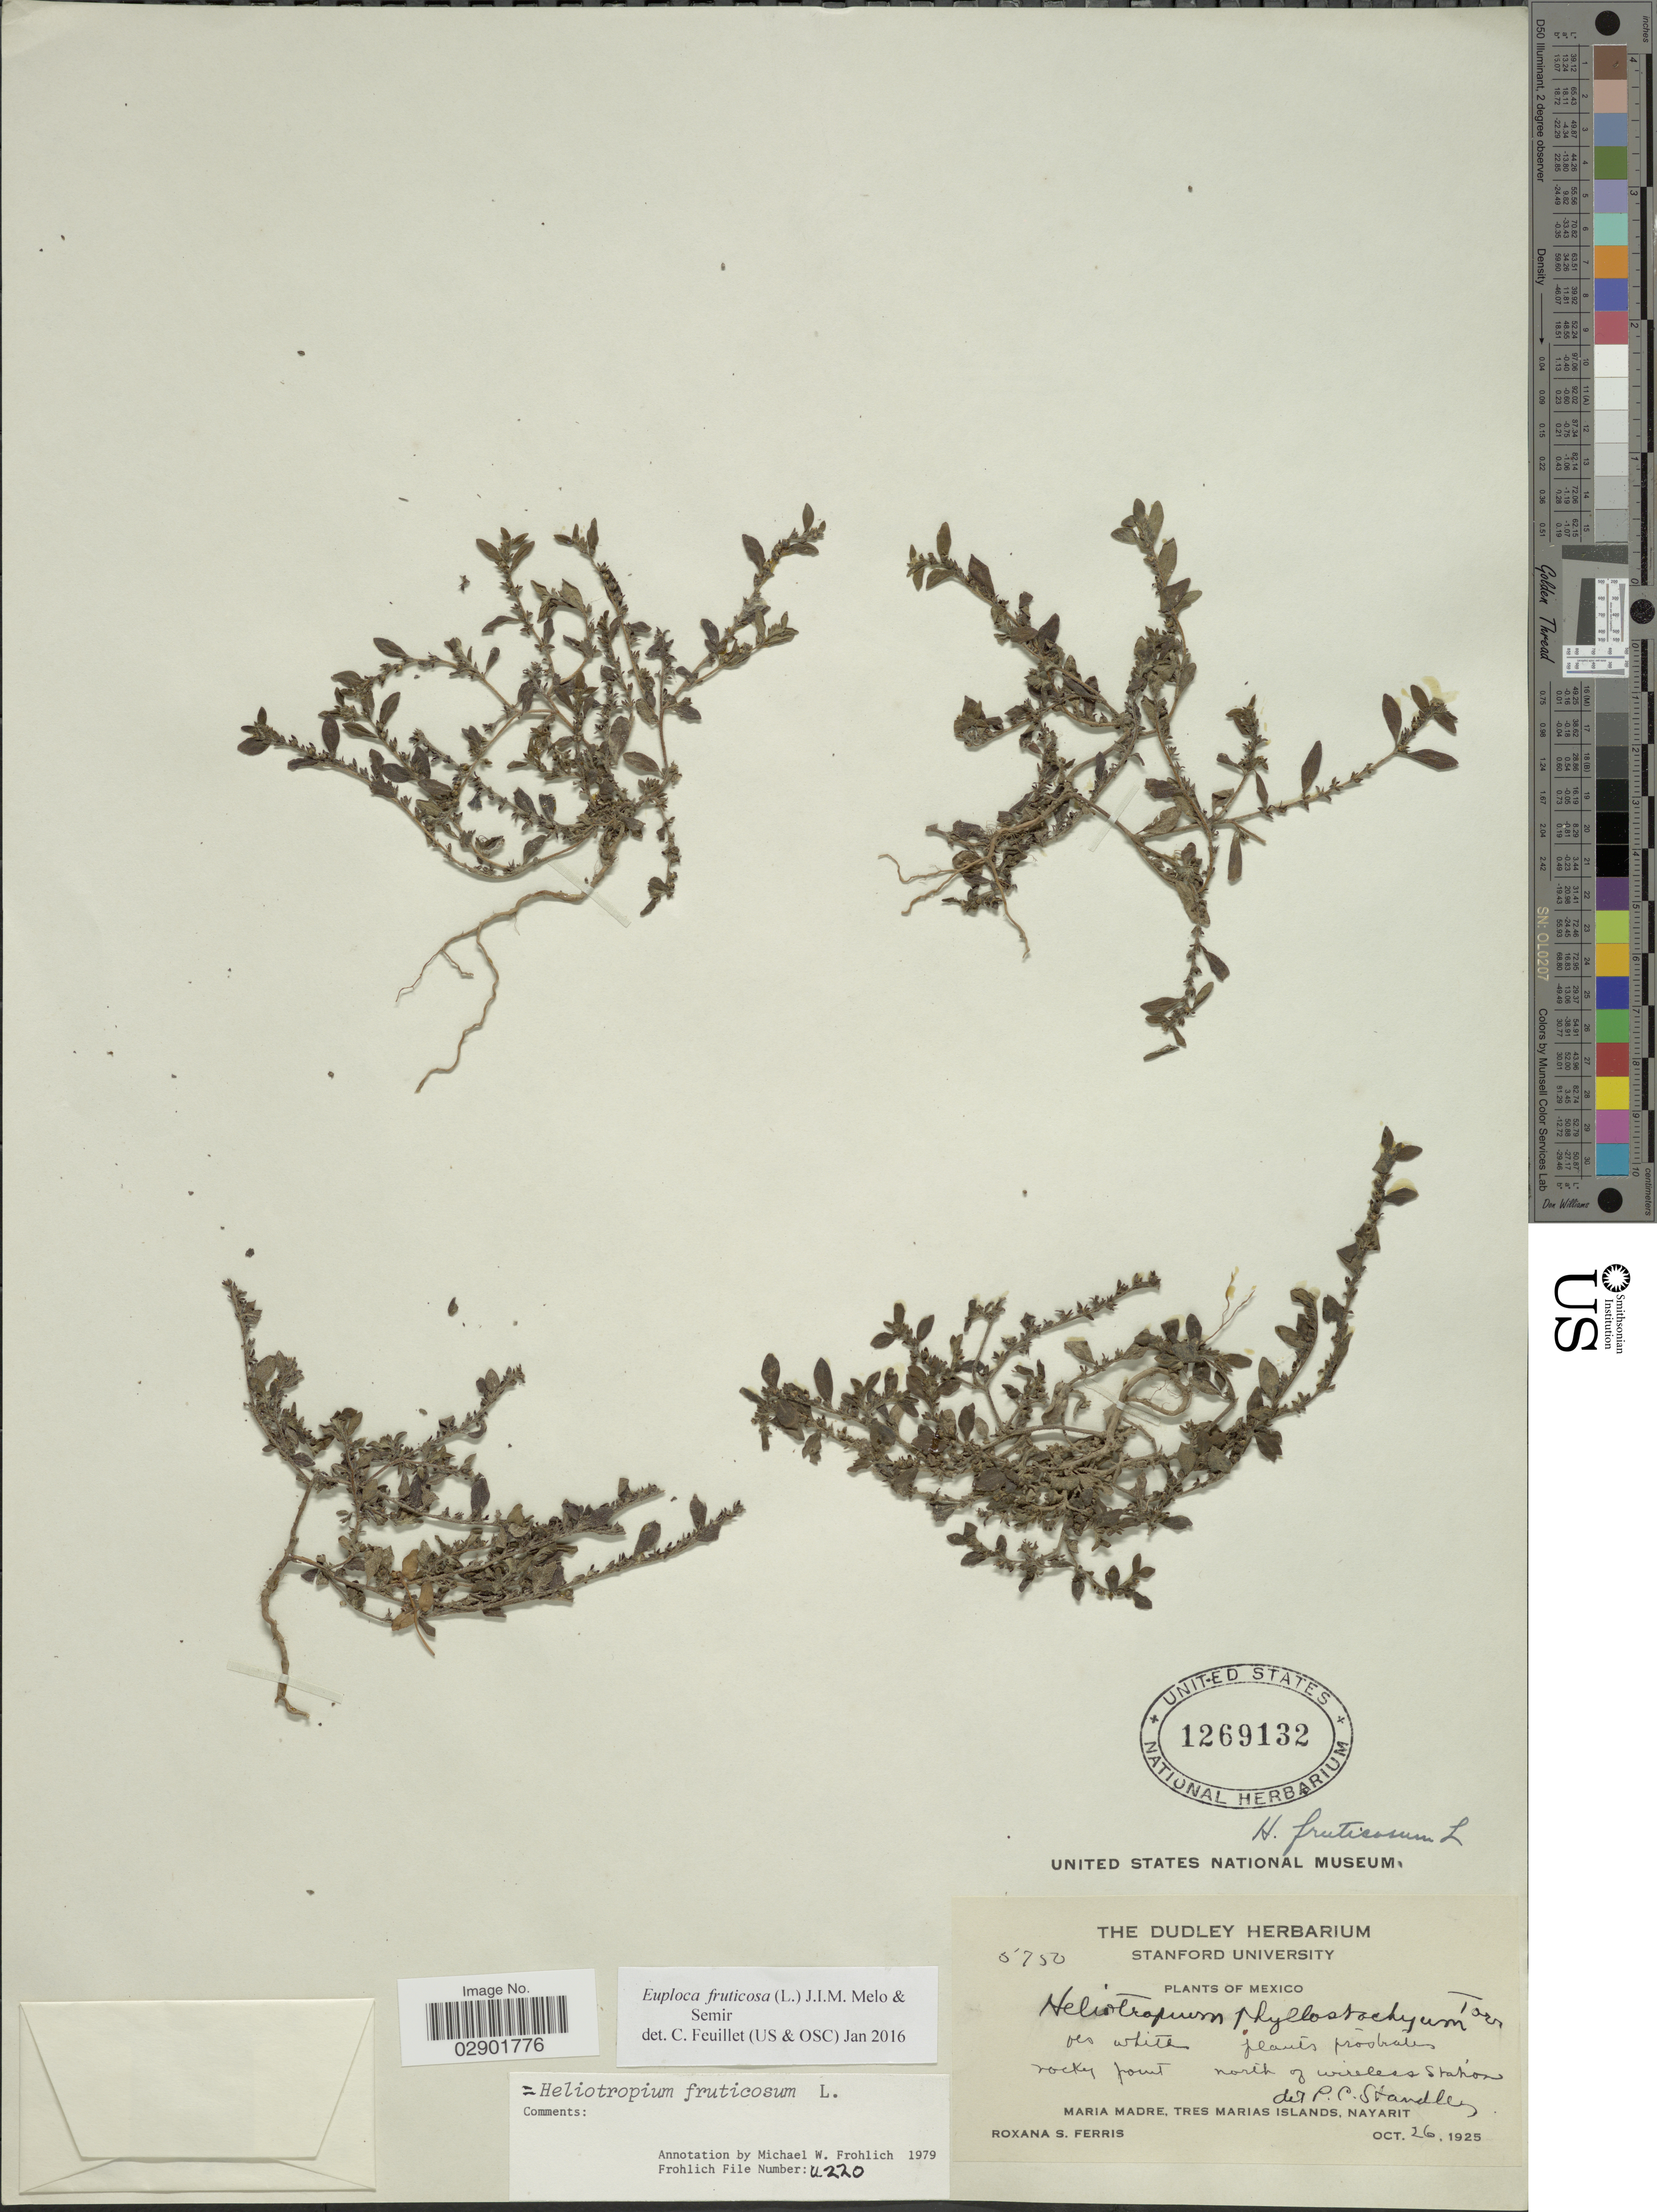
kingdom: Plantae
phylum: Tracheophyta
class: Magnoliopsida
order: Boraginales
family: Heliotropiaceae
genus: Euploca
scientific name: Euploca fruticosa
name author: (L.) J.I.M. Melo & Semir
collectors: R. S. Ferris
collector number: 5750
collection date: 1925-10-26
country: Mexico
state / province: Nayarit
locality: North of wireless station. Mario Madre, Tres Marias Islands.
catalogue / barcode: US 1269132